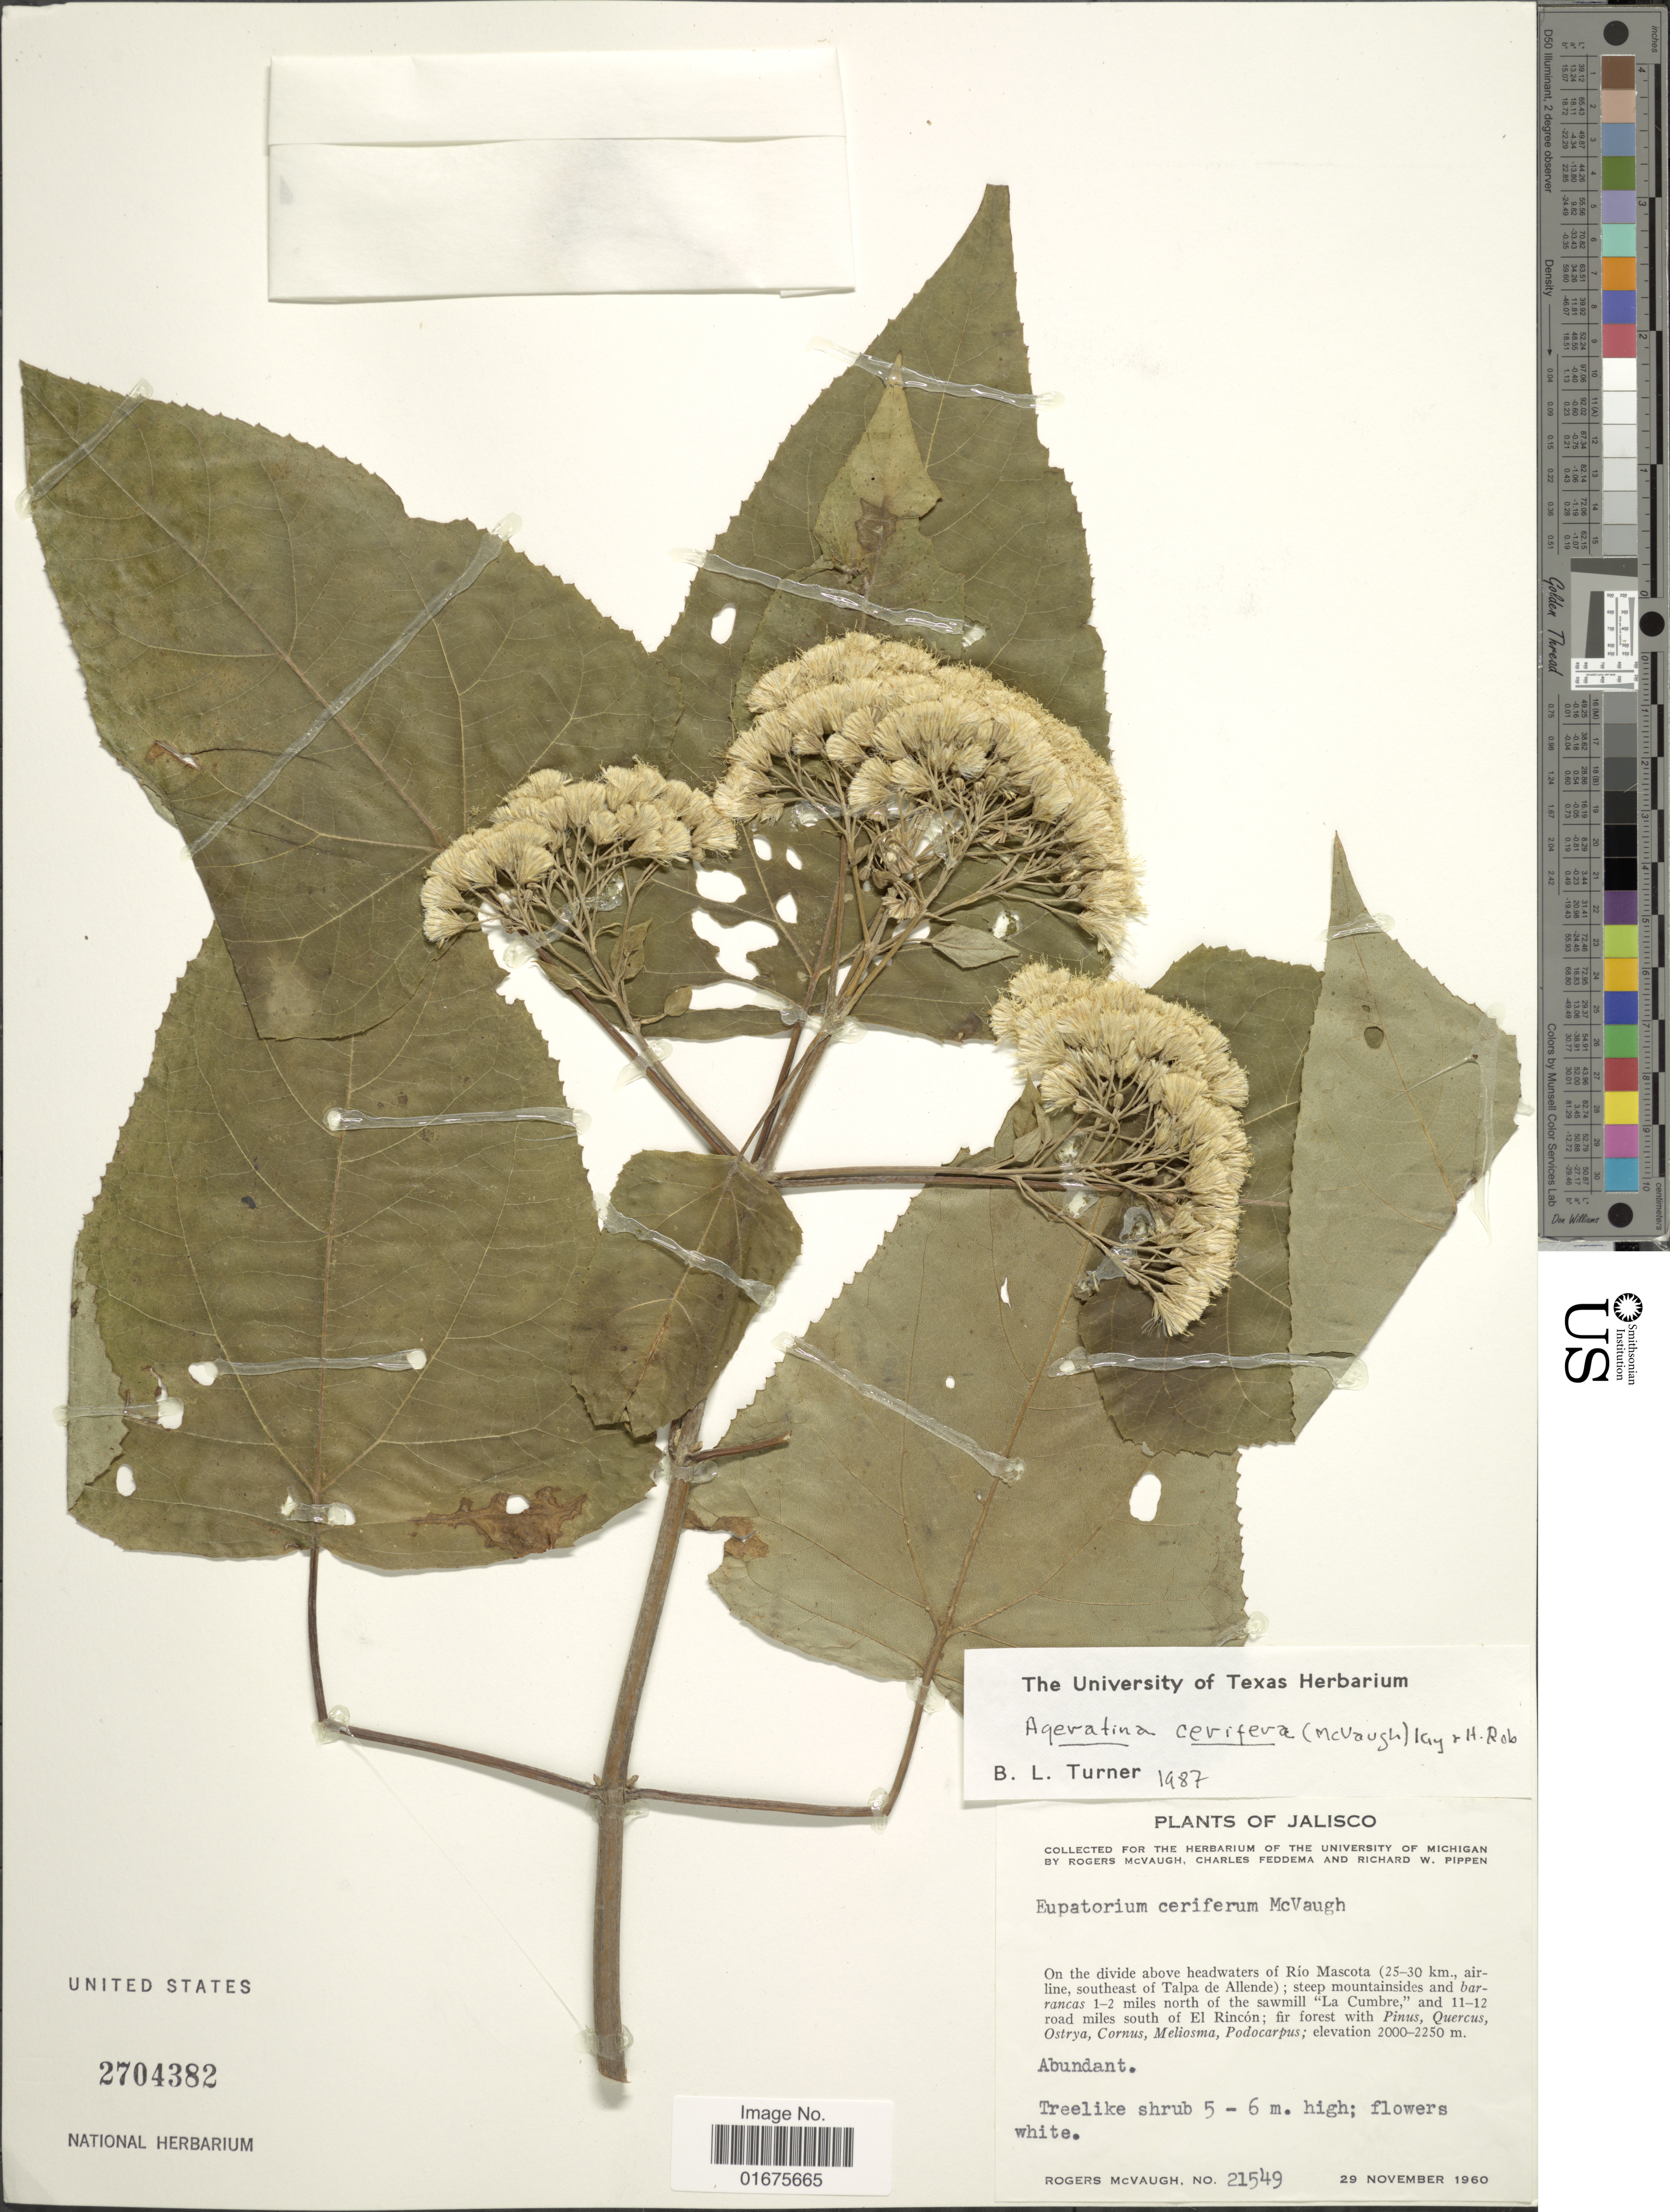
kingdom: Plantae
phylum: Tracheophyta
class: Magnoliopsida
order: Asterales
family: Asteraceae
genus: Ageratina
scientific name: Ageratina cerifera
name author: (Mc Vaugh) R.M. King & H. Rob.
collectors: R. McVaugh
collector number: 21549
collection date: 1960-11-29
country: Mexico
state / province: Jalisco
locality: On the divide above headwaters of Rio Mascota (25-30 km, airline, southeast of Talpa de Allende); steep mountainsides and barancas 1-2 miles north of the sawmill "La Cumbre", and 11-12 road miles south of El Rincon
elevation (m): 2000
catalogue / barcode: US 2704382